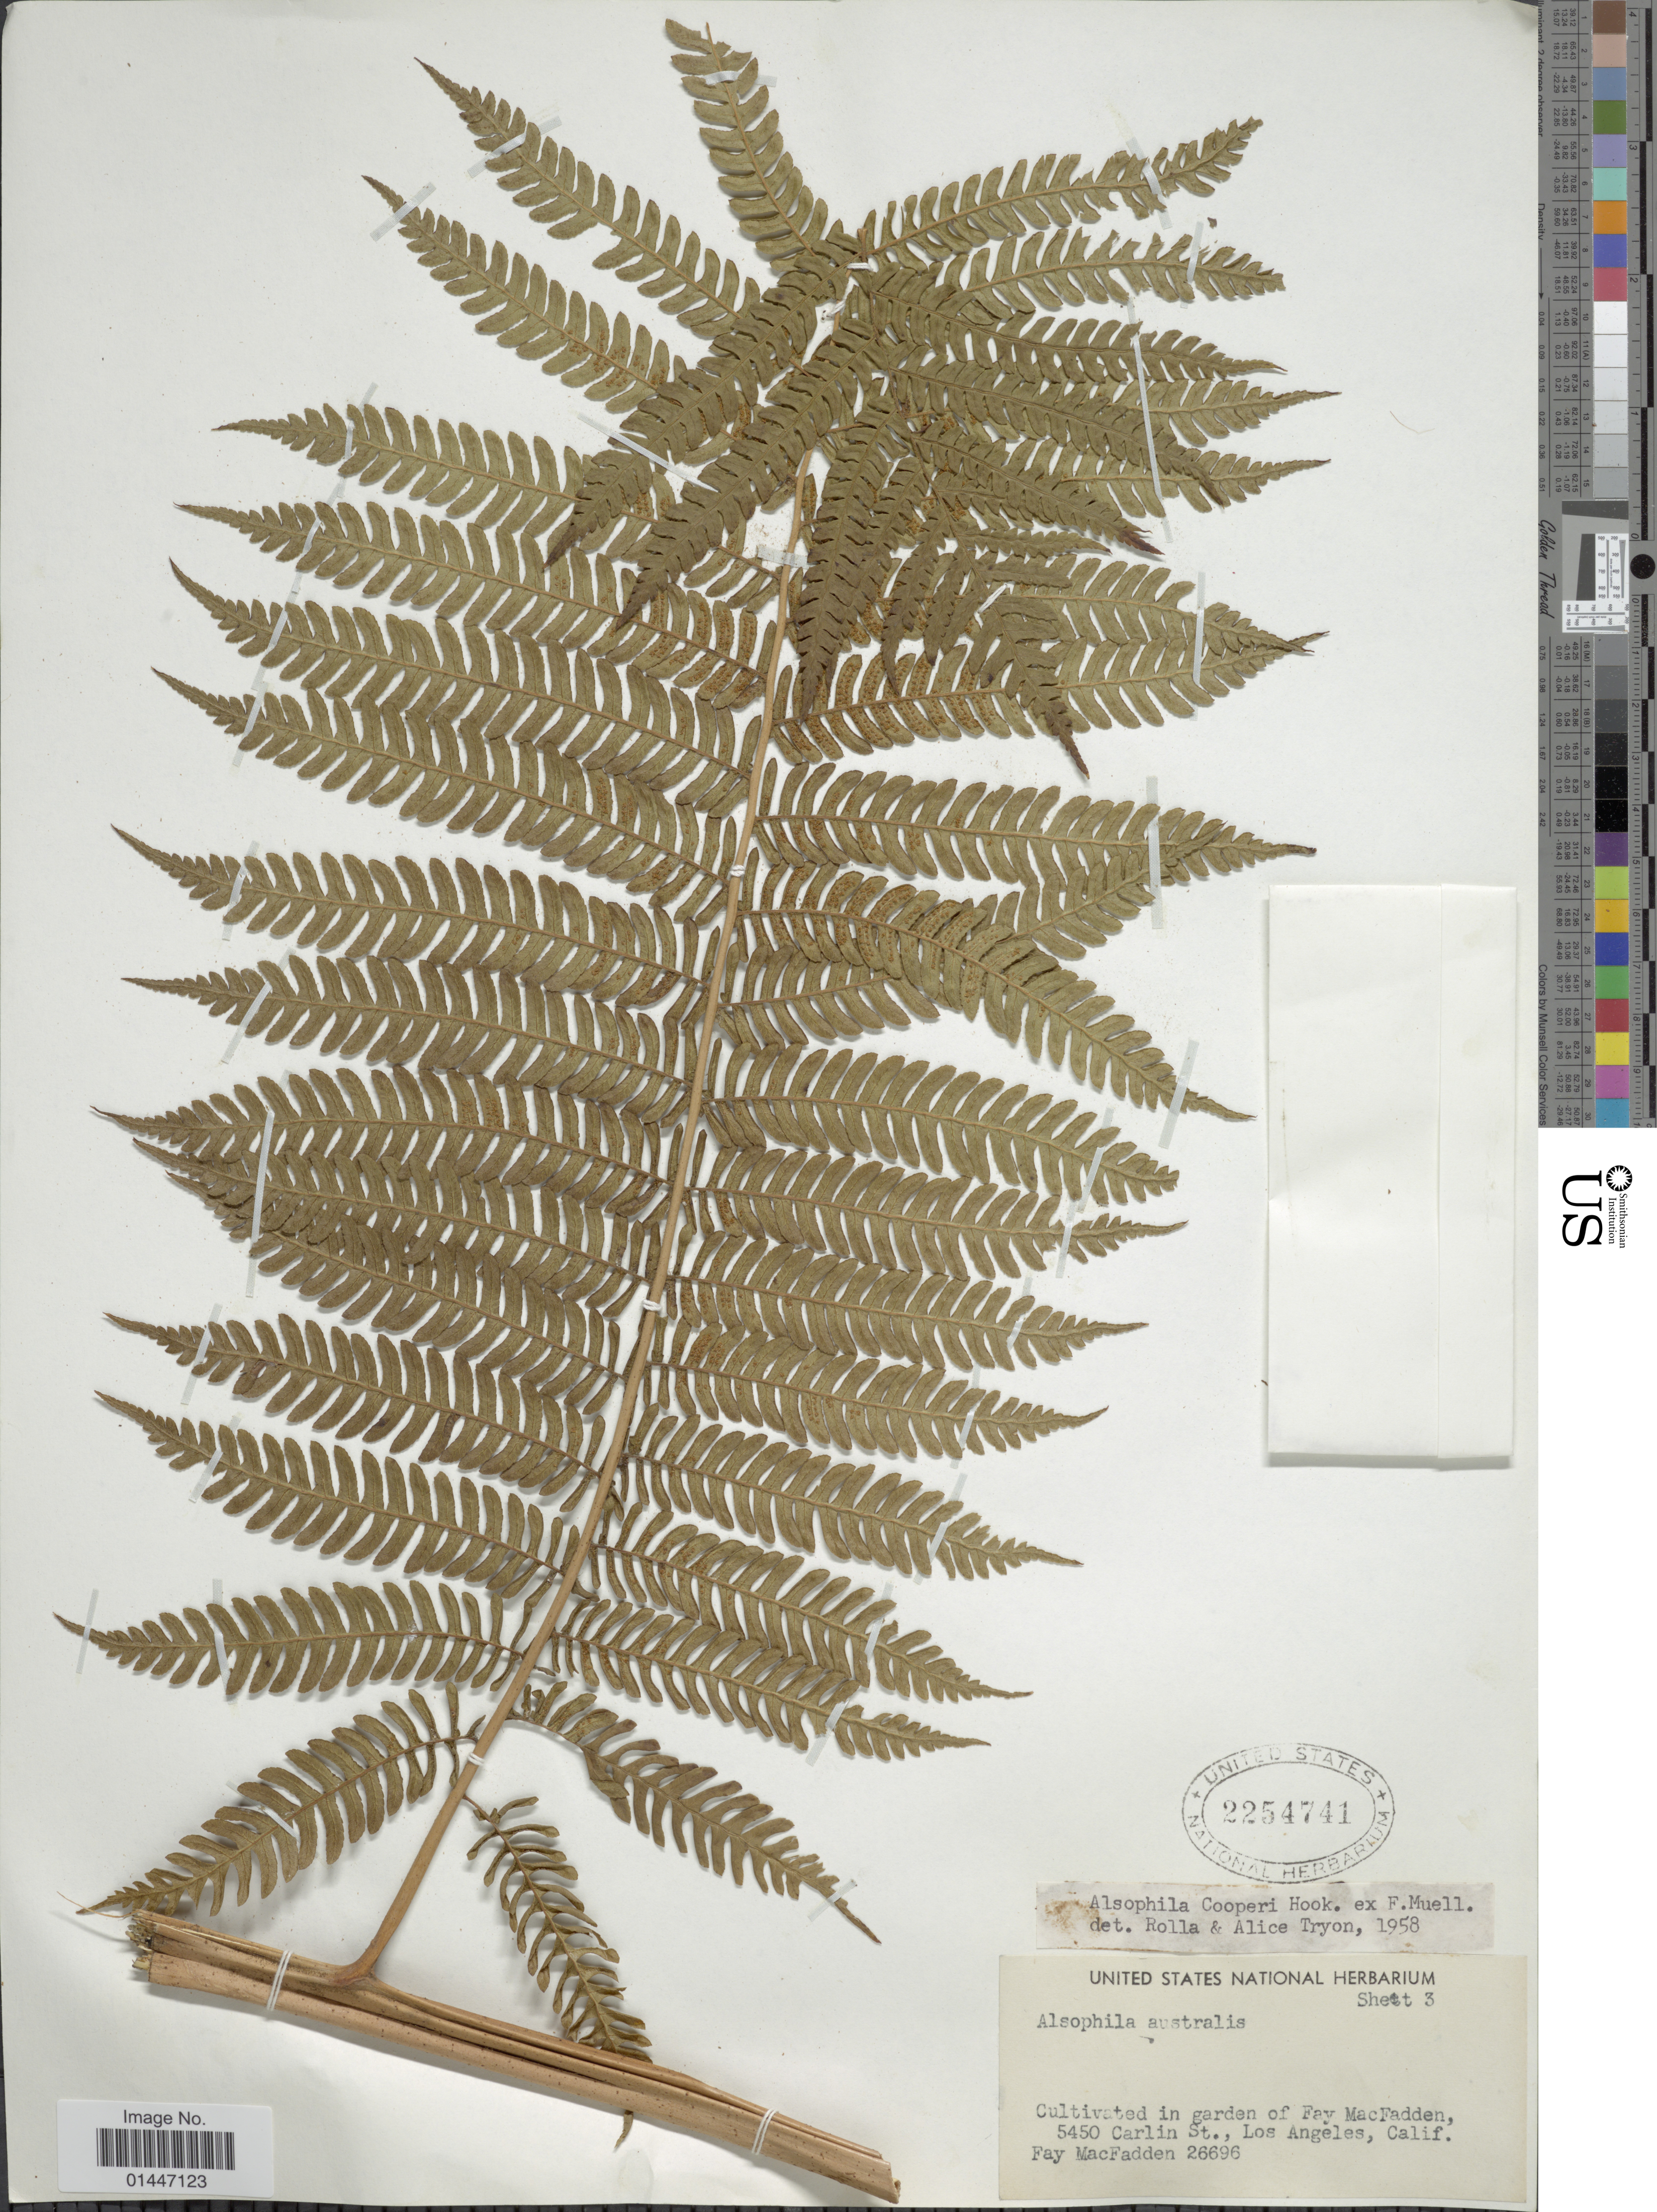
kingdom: Plantae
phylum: Tracheophyta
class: Polypodiopsida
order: Cyatheales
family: Cyatheaceae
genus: Sphaeropteris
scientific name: Sphaeropteris cooperi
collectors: F. MacFadden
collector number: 26696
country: United States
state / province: California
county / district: Los Angeles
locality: In garden of Fay MacFadden, 5450 Carlin St., Los Angeles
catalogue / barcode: US 2254741